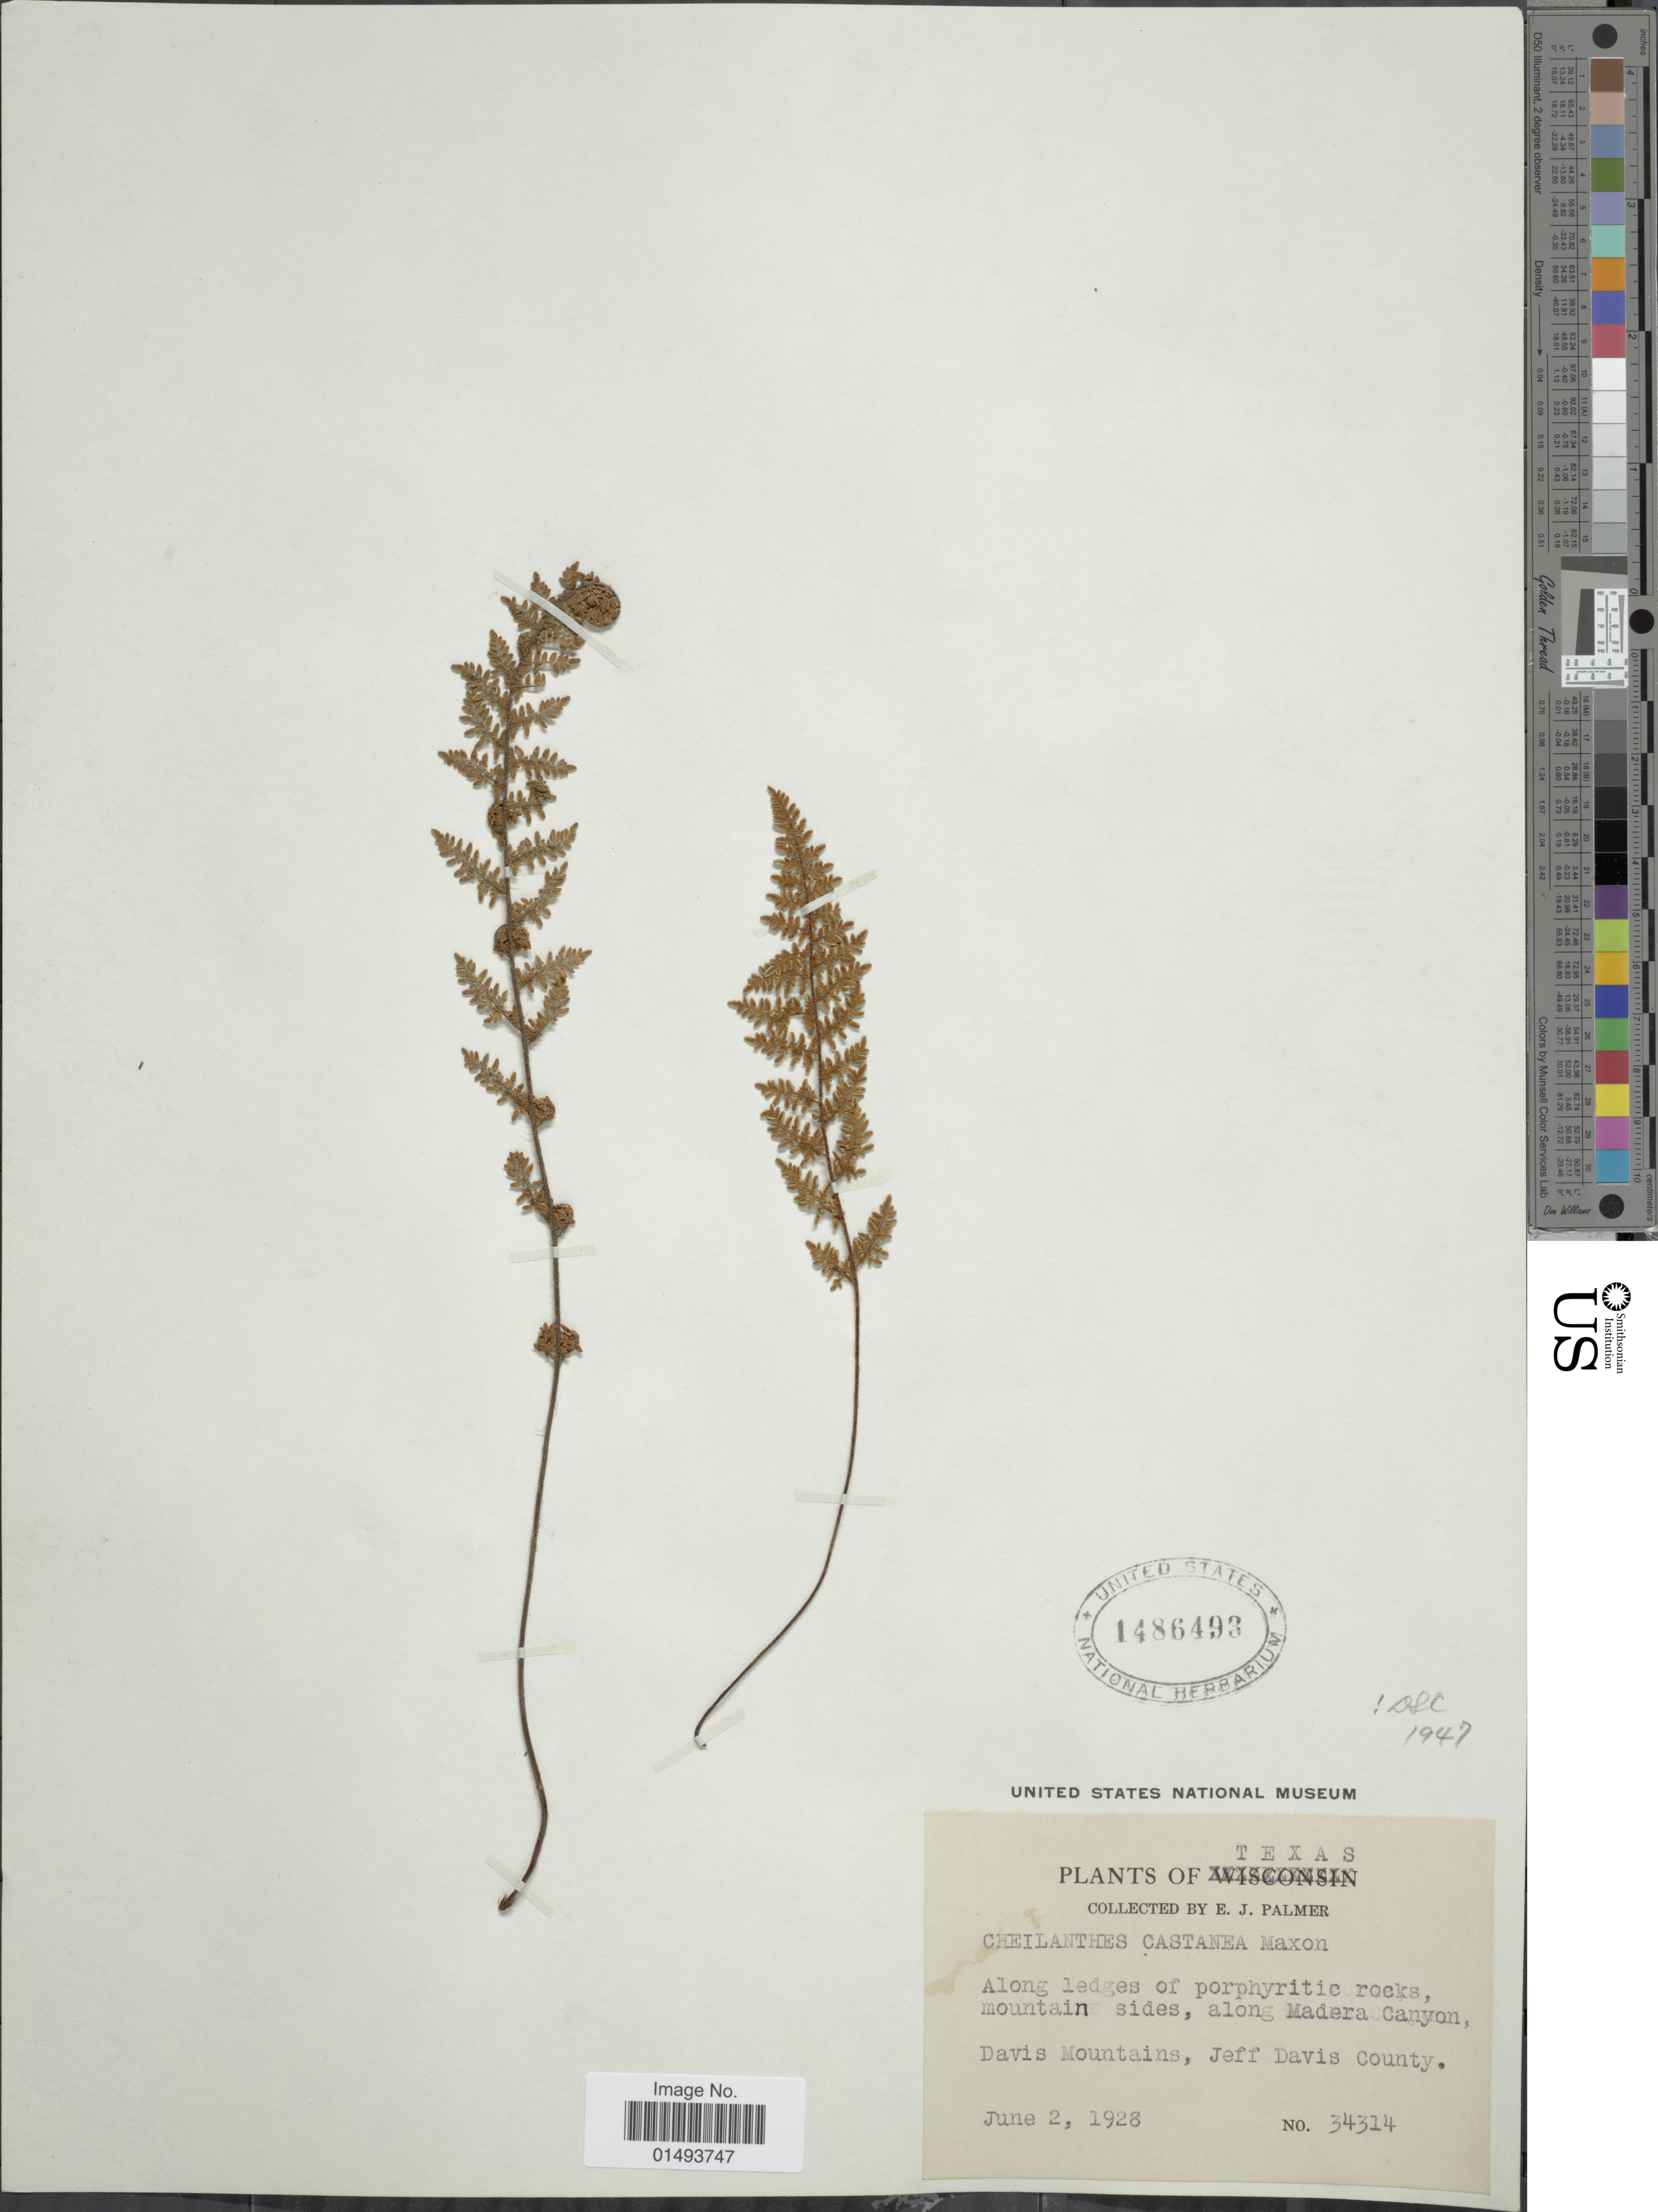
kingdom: Plantae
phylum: Tracheophyta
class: Polypodiopsida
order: Polypodiales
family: Pteridaceae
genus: Myriopteris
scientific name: Myriopteris rufa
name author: Fée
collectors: E. J. Palmer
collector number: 34314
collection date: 1928-06-02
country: United States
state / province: Texas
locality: Plants of Texas, Along ledges of porphyritic rocks, mountain sides, along Madera Canyon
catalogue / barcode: US 1486493